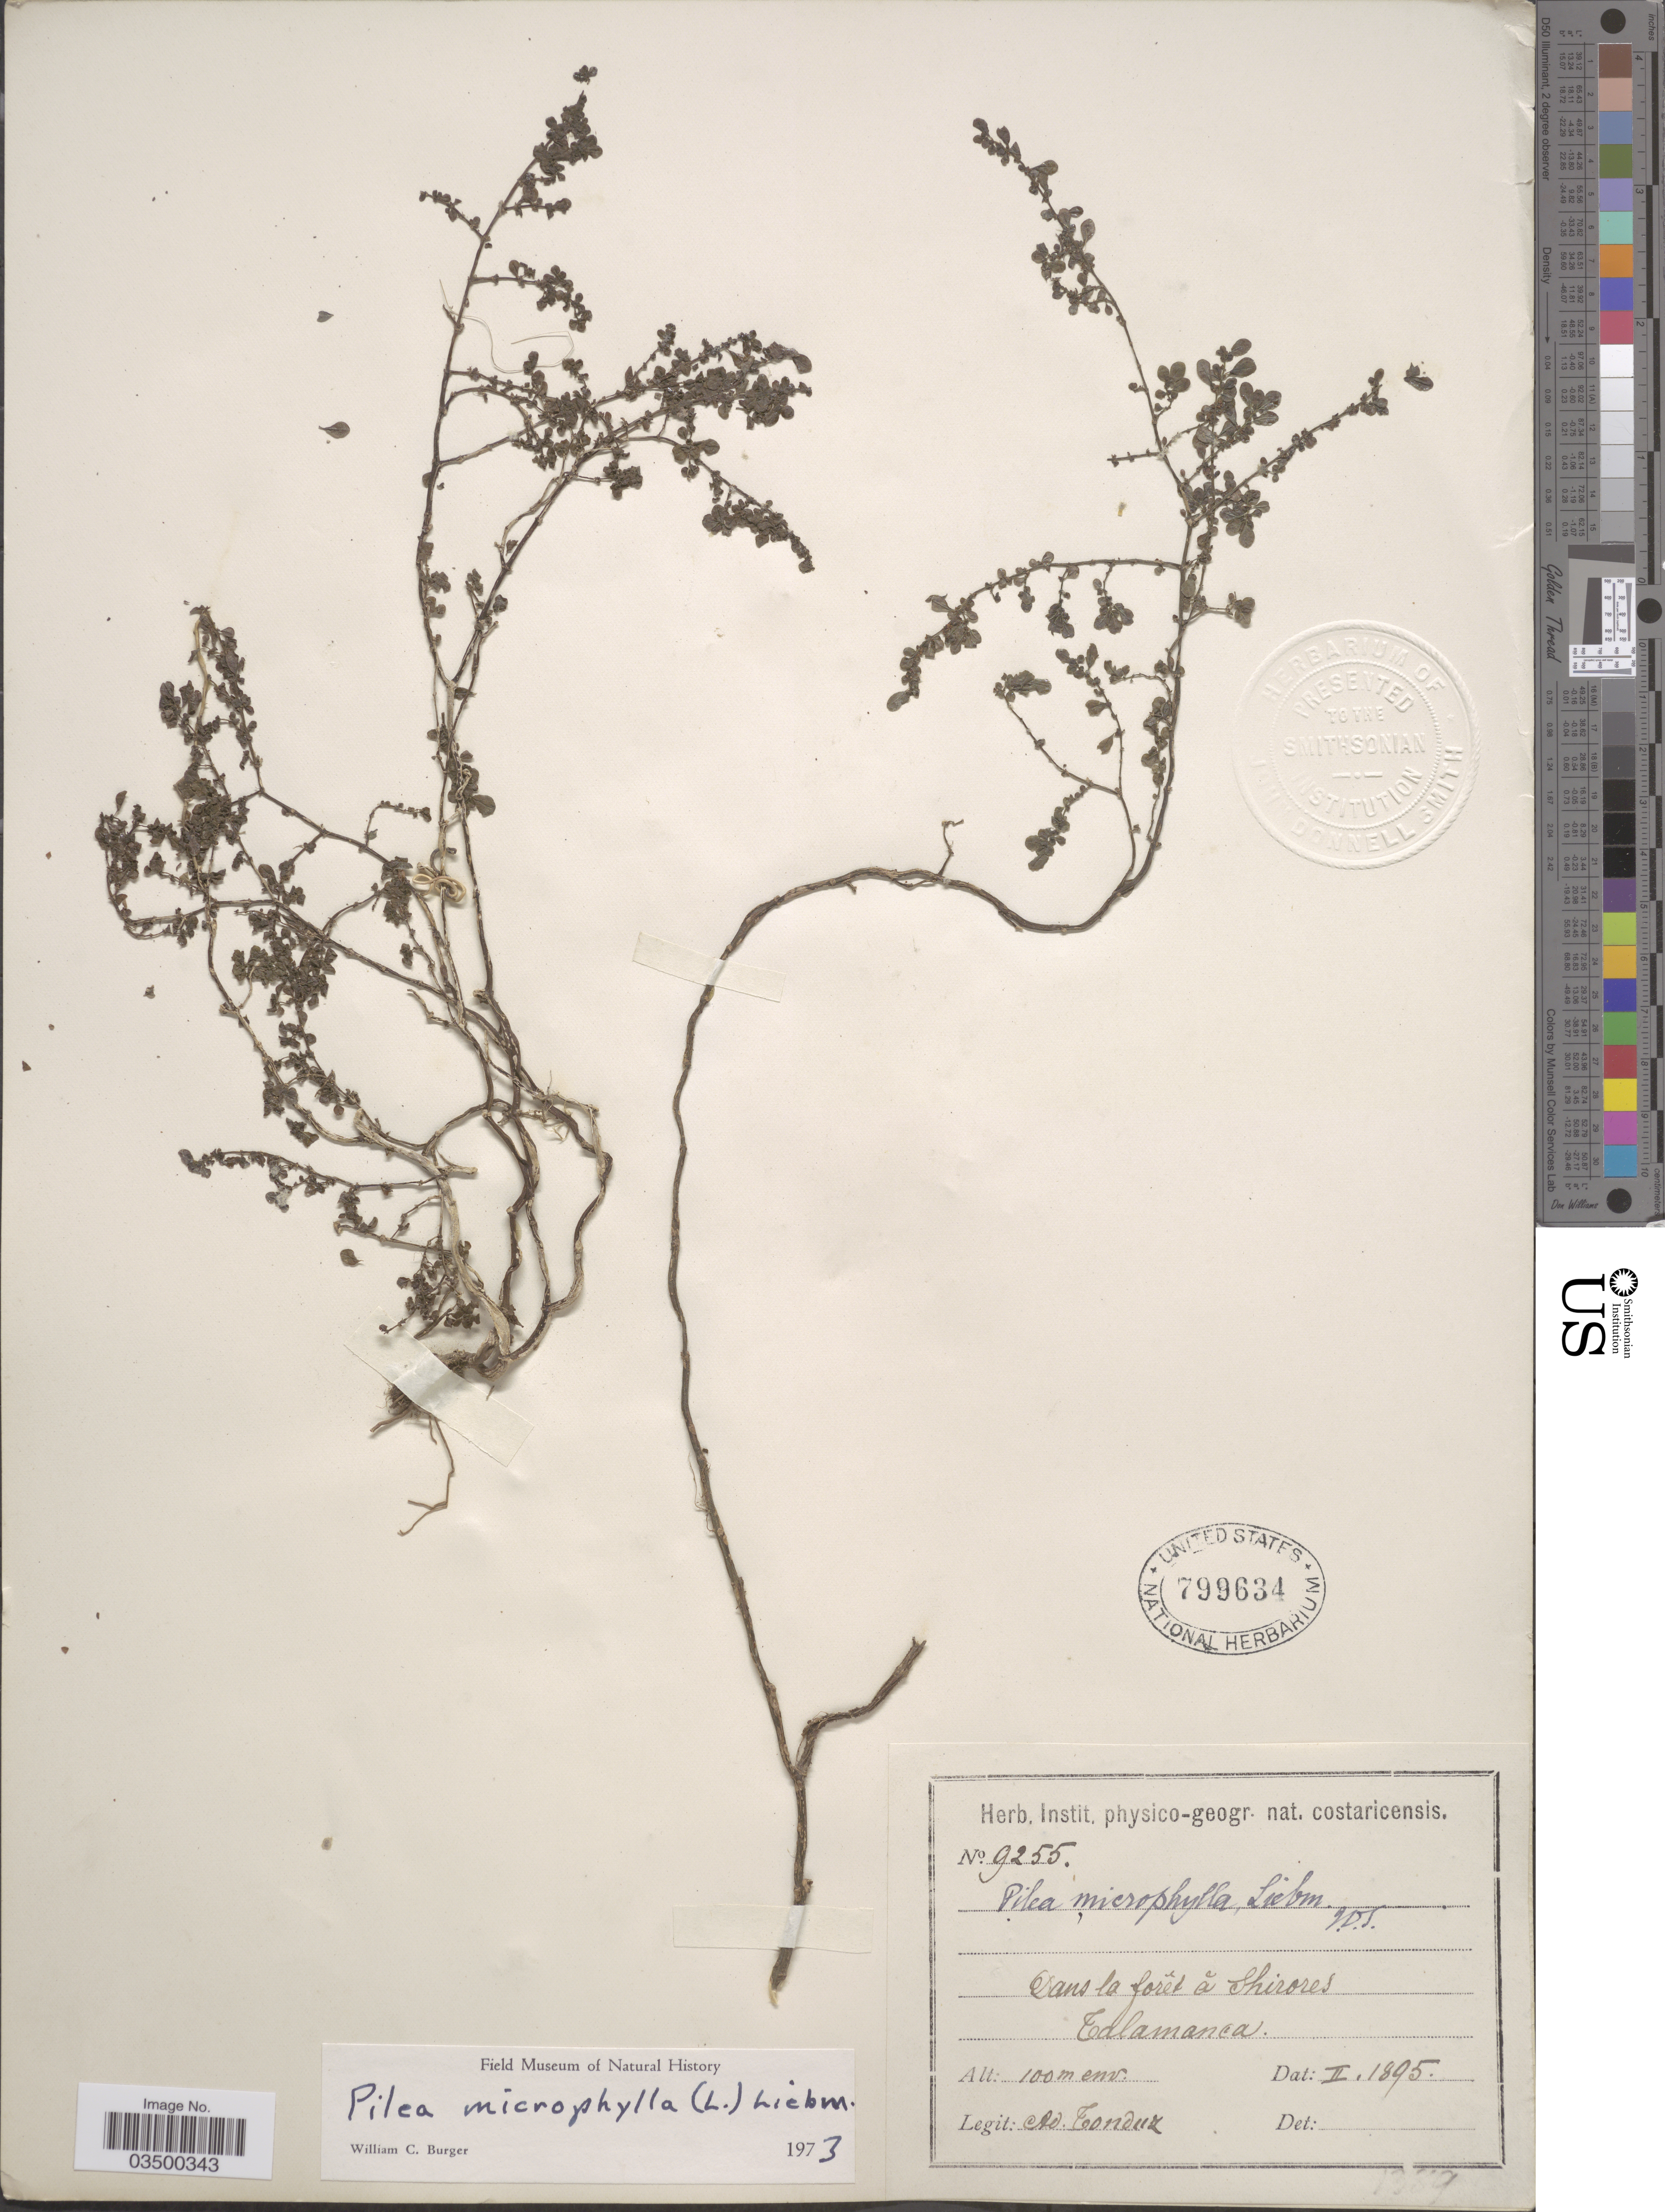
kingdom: Plantae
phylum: Tracheophyta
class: Magnoliopsida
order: Rosales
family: Urticaceae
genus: Pilea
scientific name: Pilea microphylla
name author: (L.) Liebm.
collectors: A. Tonduz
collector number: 9255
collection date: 1895-02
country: Costa Rica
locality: Dans la forêt å Shirores. Talamanca.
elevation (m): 100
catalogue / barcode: US 799634